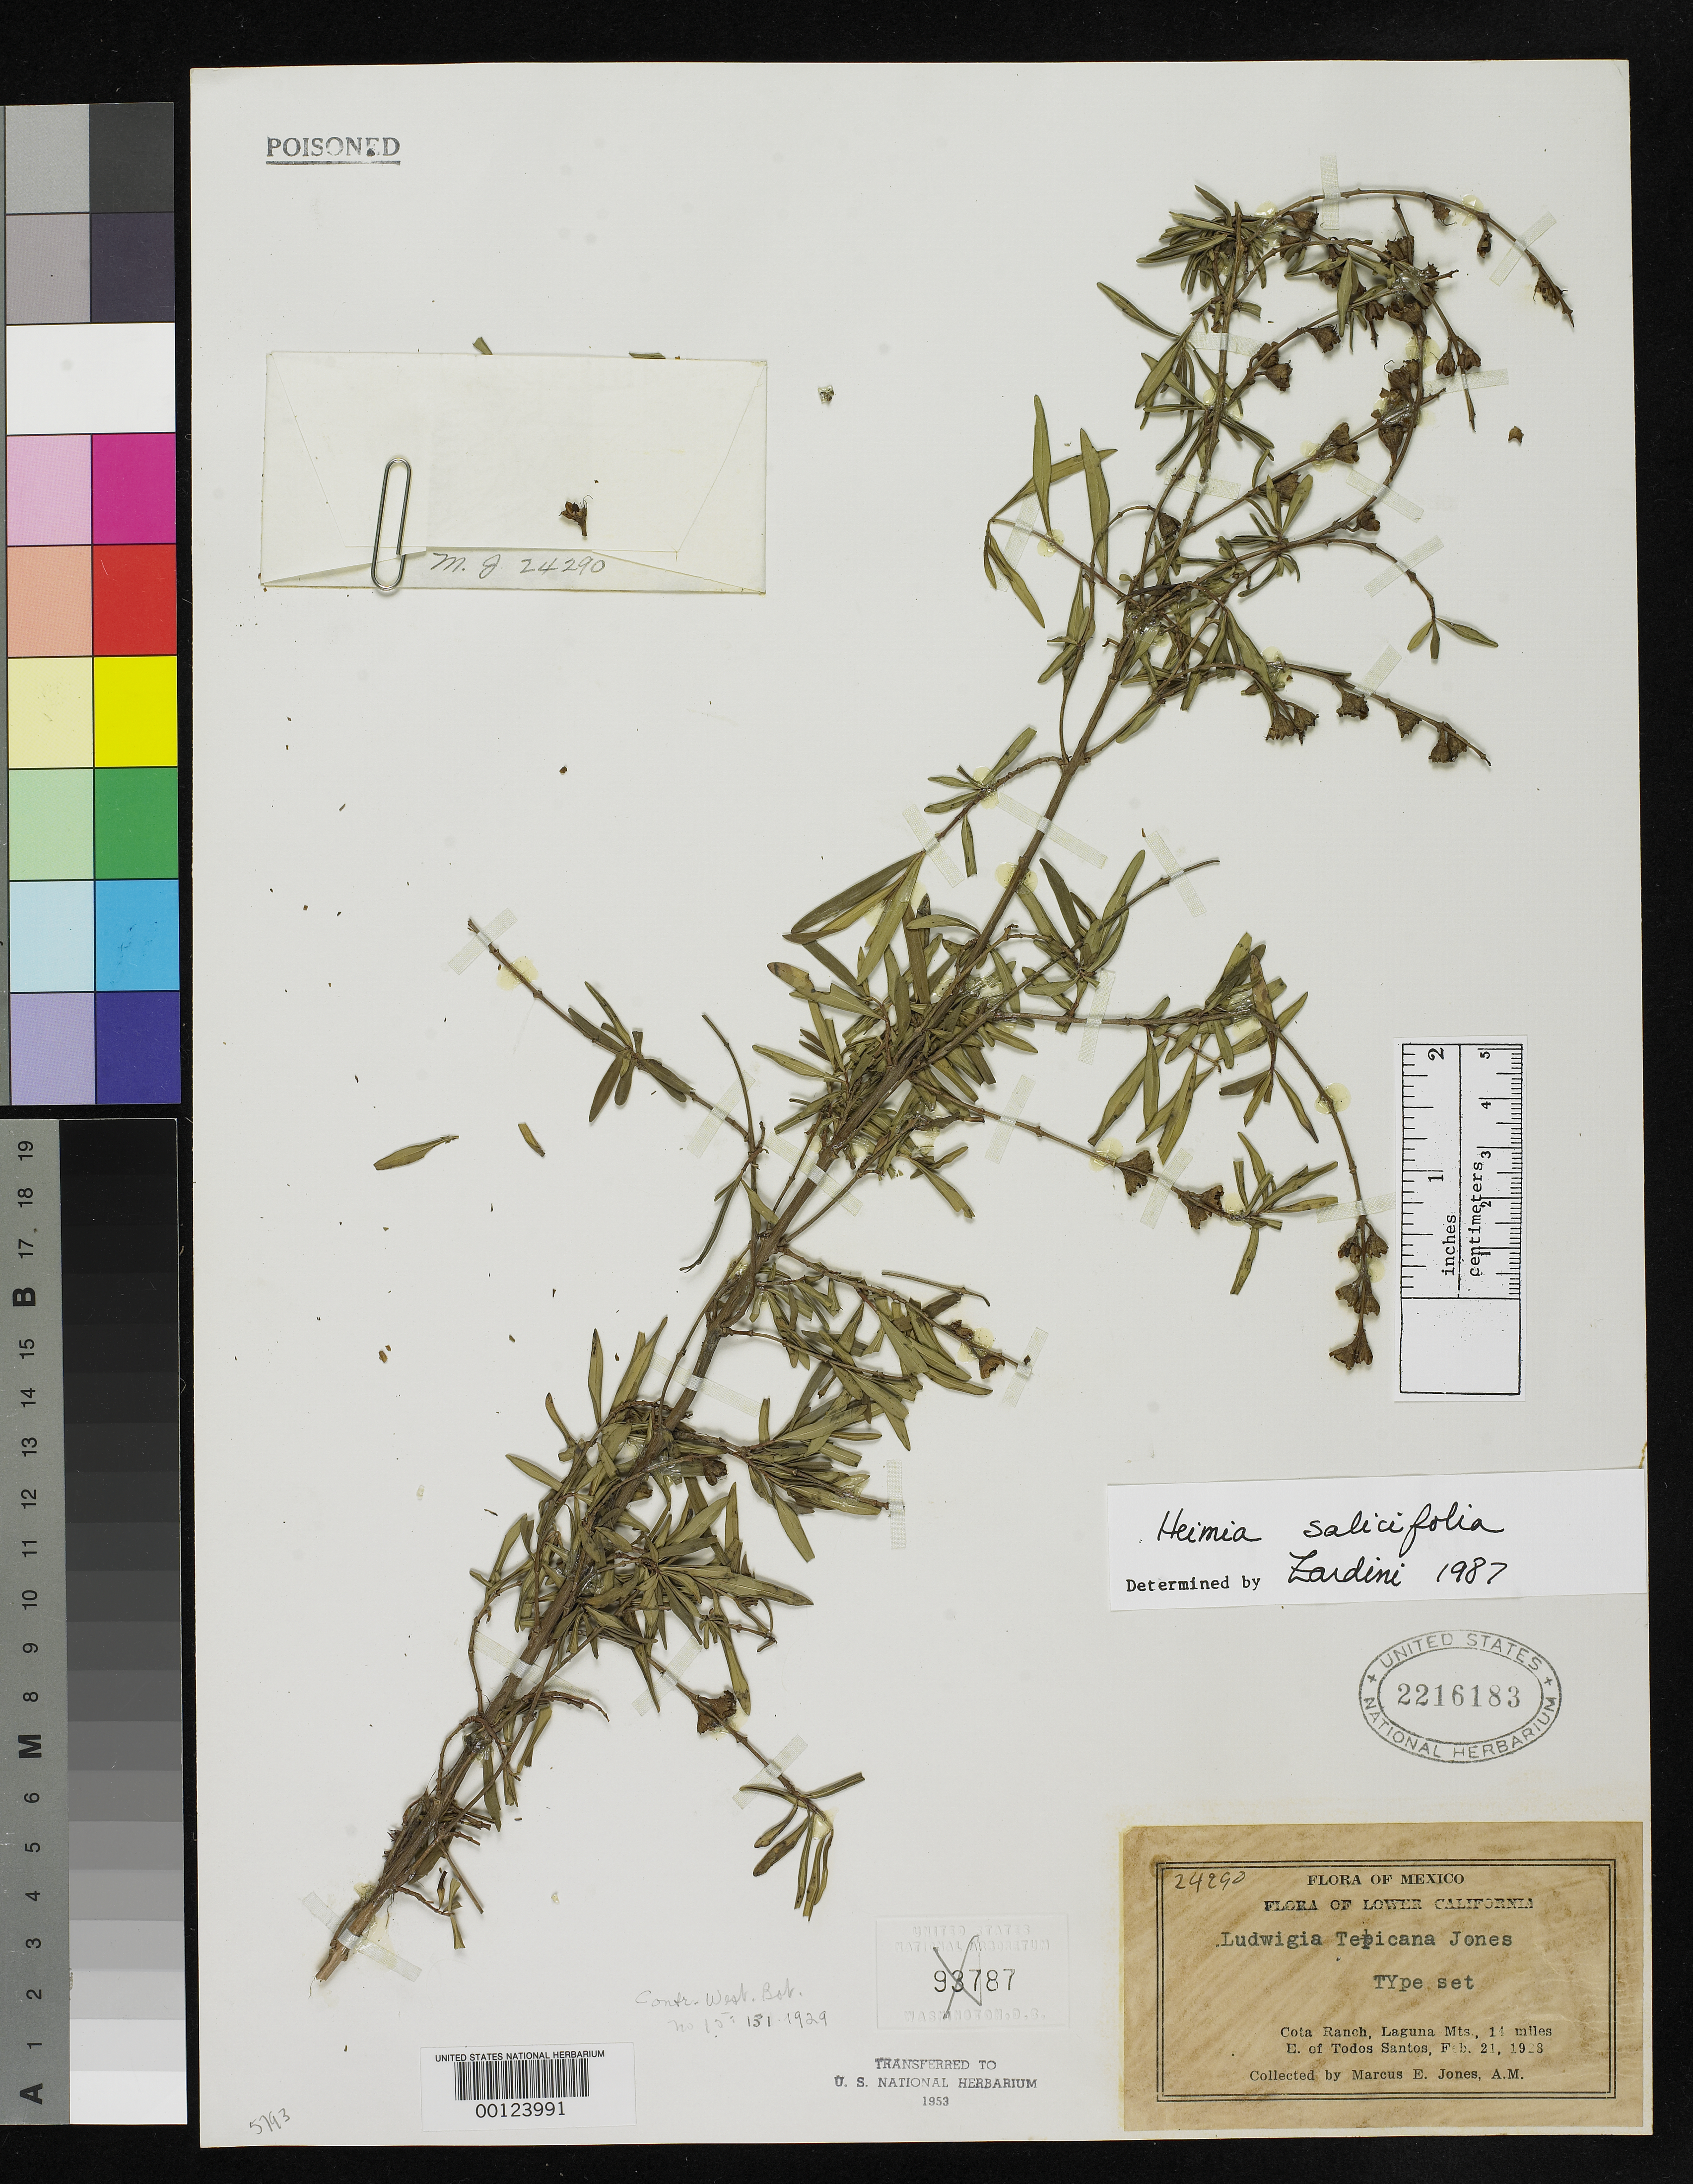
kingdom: Plantae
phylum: Tracheophyta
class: Magnoliopsida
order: Myrtales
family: Onagraceae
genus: Ludwigia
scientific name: Ludwigia tepicana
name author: M.E. Jones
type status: Isosyntype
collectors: M. E. Jones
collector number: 24290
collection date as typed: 21 Feb 1928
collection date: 1928-02-21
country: Mexico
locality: E of Monserrat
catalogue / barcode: US 2216183